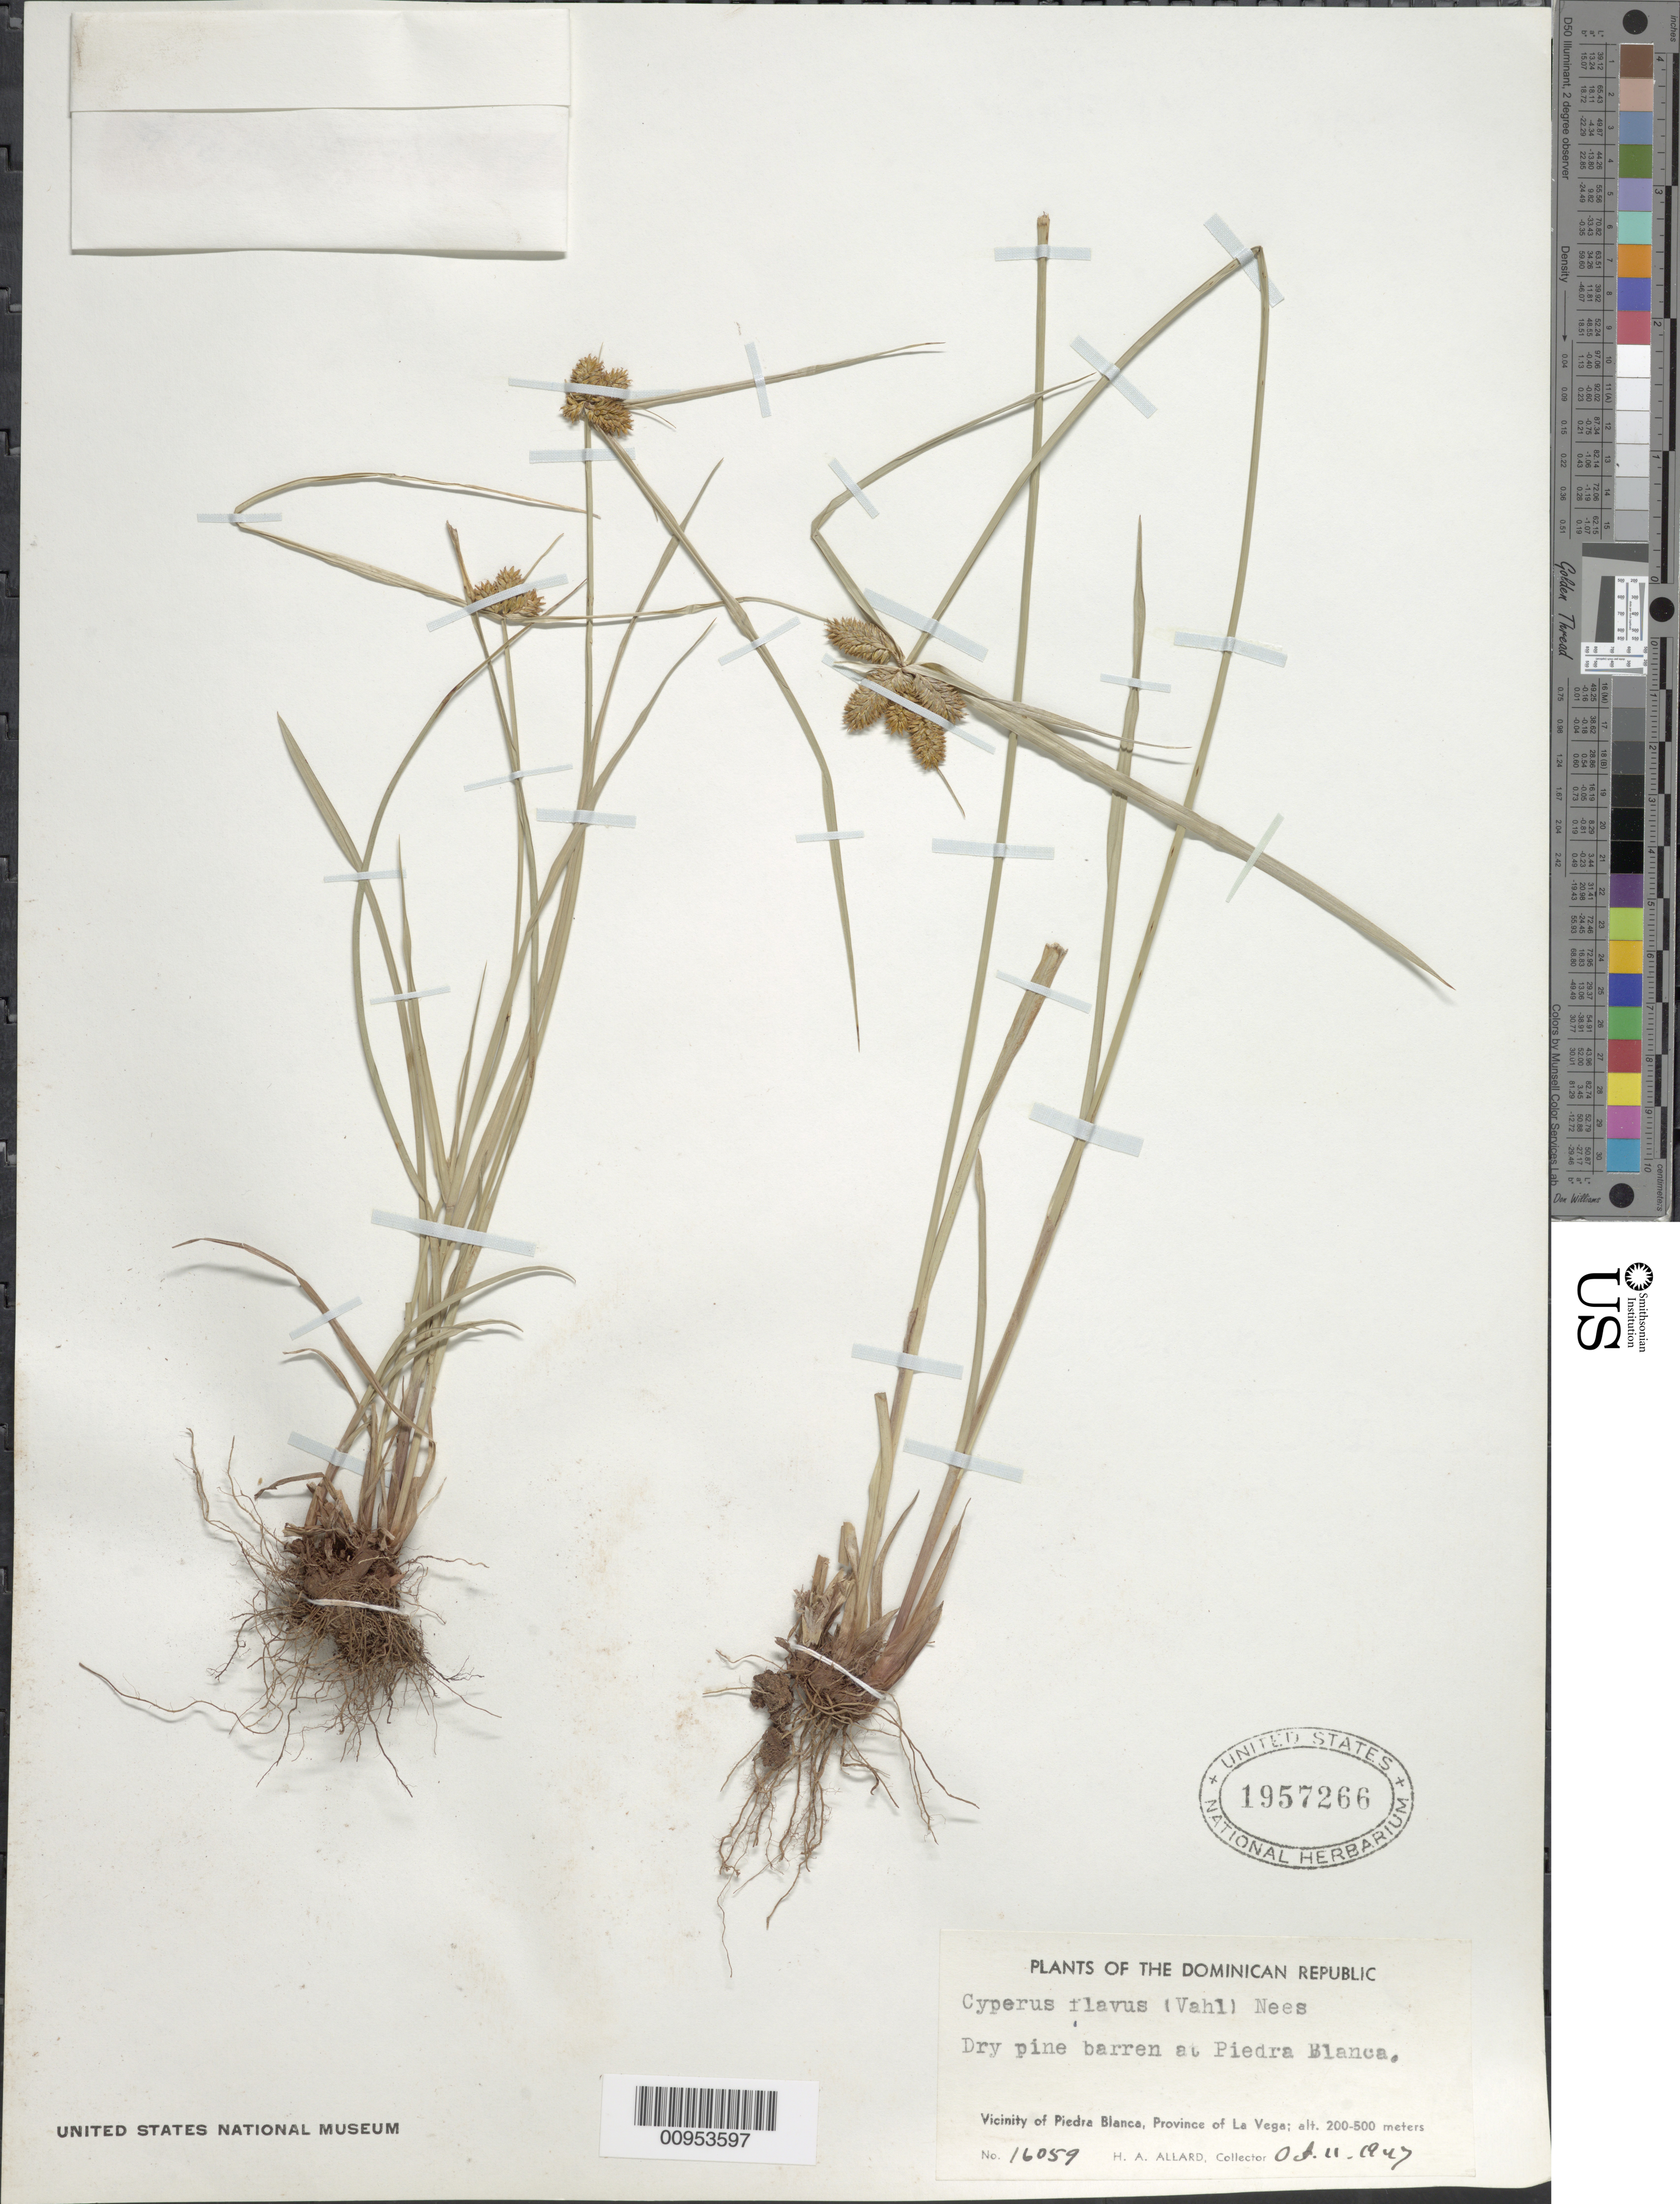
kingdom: Plantae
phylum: Tracheophyta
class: Liliopsida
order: Poales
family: Cyperaceae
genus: Cyperus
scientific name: Cyperus aggregatus var. aggregatus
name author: (Willd.) Endl.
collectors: H. A. Allard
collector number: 16059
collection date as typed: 11 Oct 1947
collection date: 1947-10-11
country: Dominican Republic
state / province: La Vega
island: Hispaniola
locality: Vicinity of Pieda Blanca, pine barren at Piedra Blanca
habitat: Dry pine barren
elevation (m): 200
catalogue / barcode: US 1957266